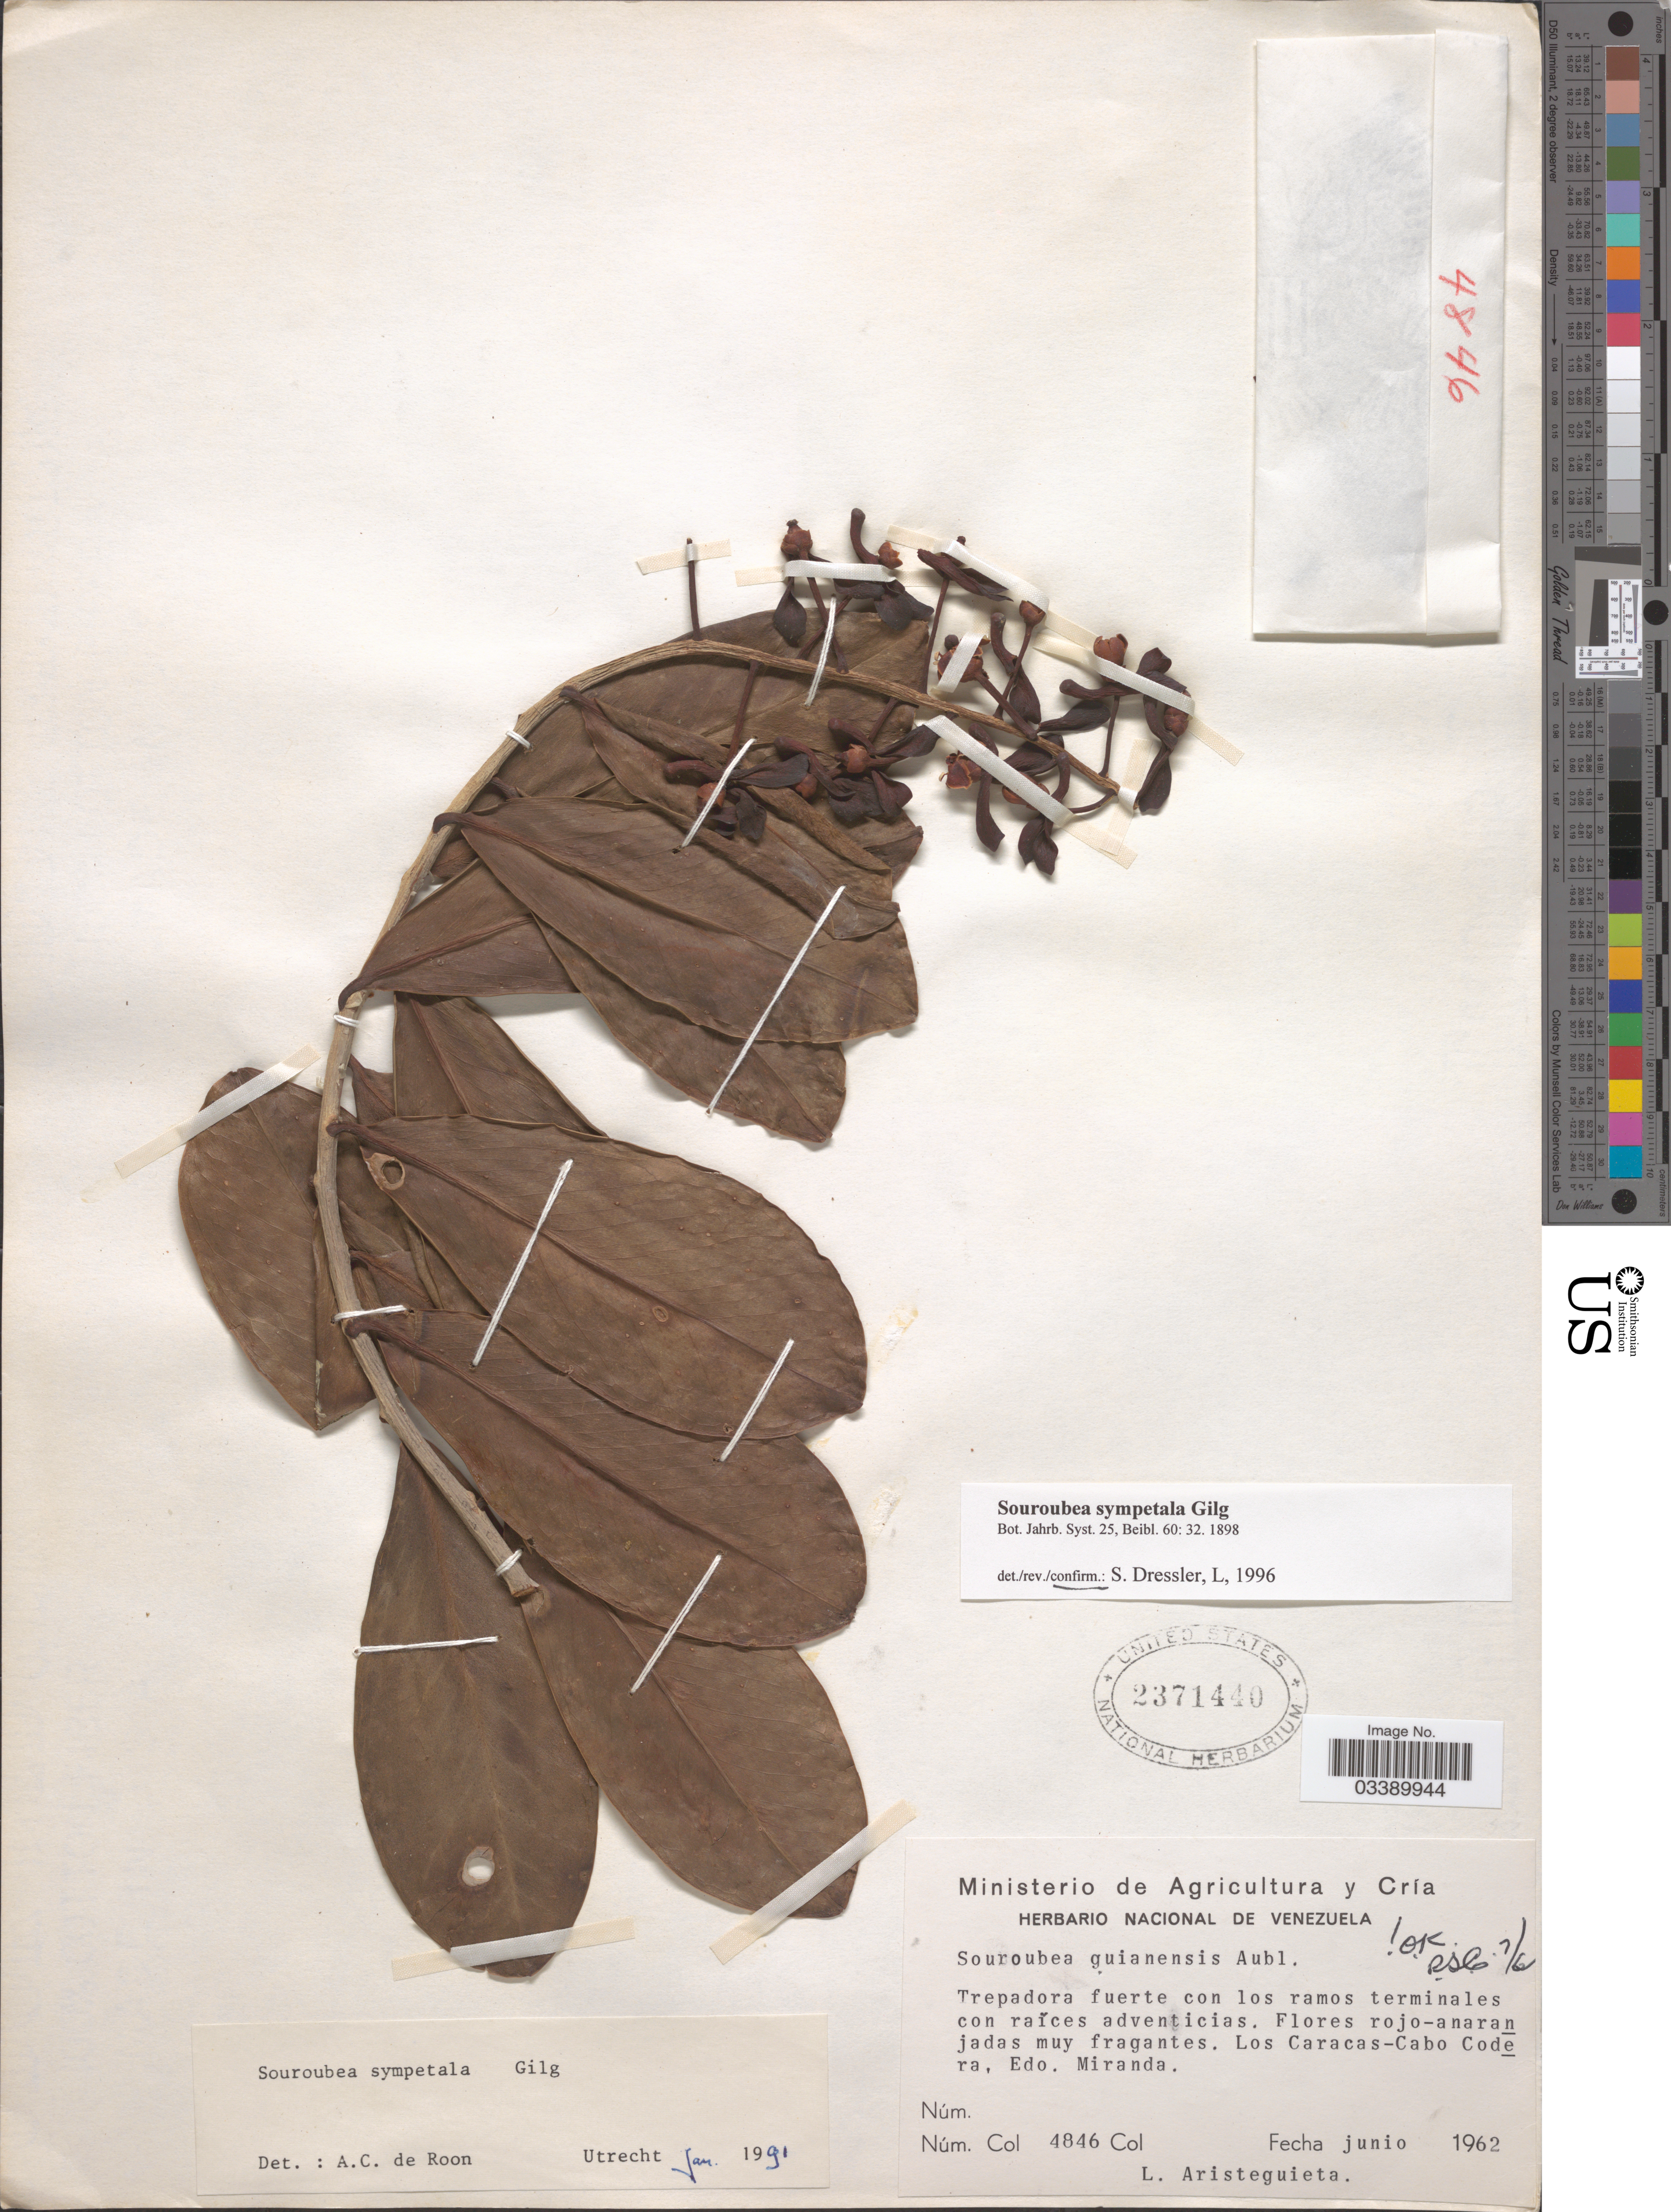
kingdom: Plantae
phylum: Tracheophyta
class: Magnoliopsida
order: Ericales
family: Marcgraviaceae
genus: Souroubea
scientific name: Souroubea sympetala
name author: Gilg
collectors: L. Aristeguieta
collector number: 4846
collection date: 1962-06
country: Venezuela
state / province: Miranda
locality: Los Caracas-Cabo Codera.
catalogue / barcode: US 2371440